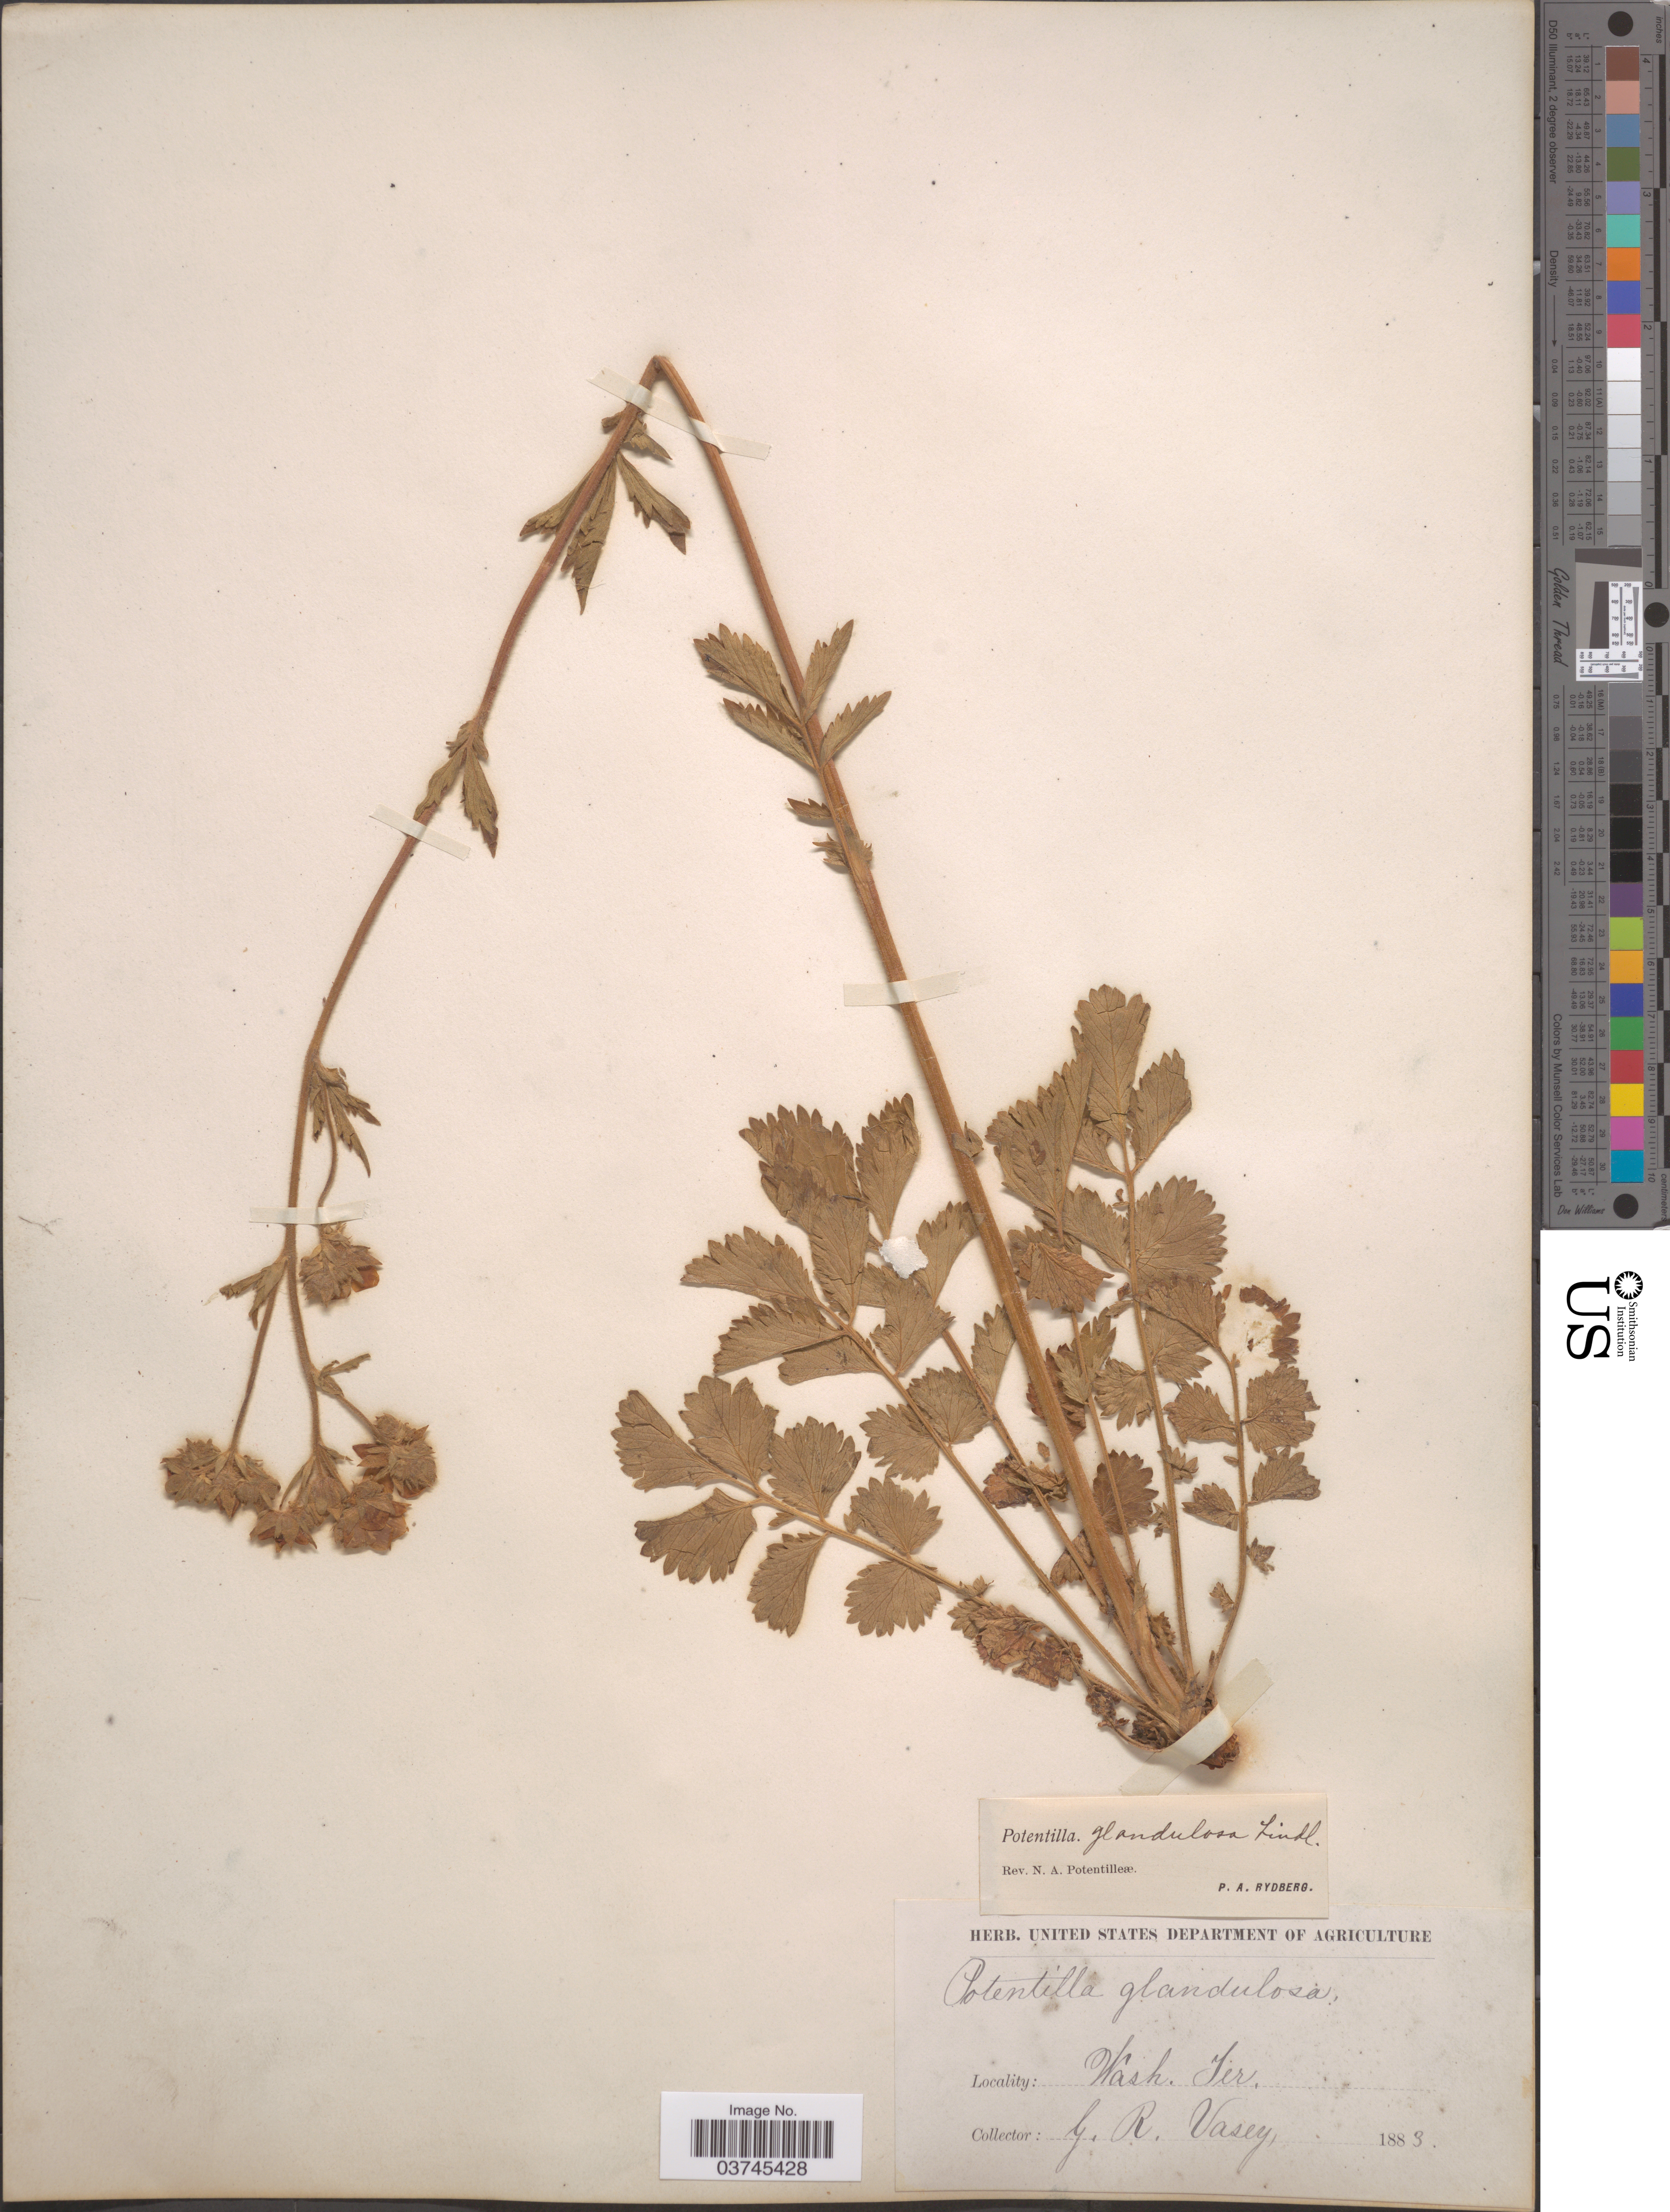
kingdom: Plantae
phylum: Tracheophyta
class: Magnoliopsida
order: Rosales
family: Rosaceae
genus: Drymocallis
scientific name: Drymocallis glandulosa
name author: (Lindl.) Rydb.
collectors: G. R. Vasey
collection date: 1883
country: United States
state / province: Washington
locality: Wash. Ter.